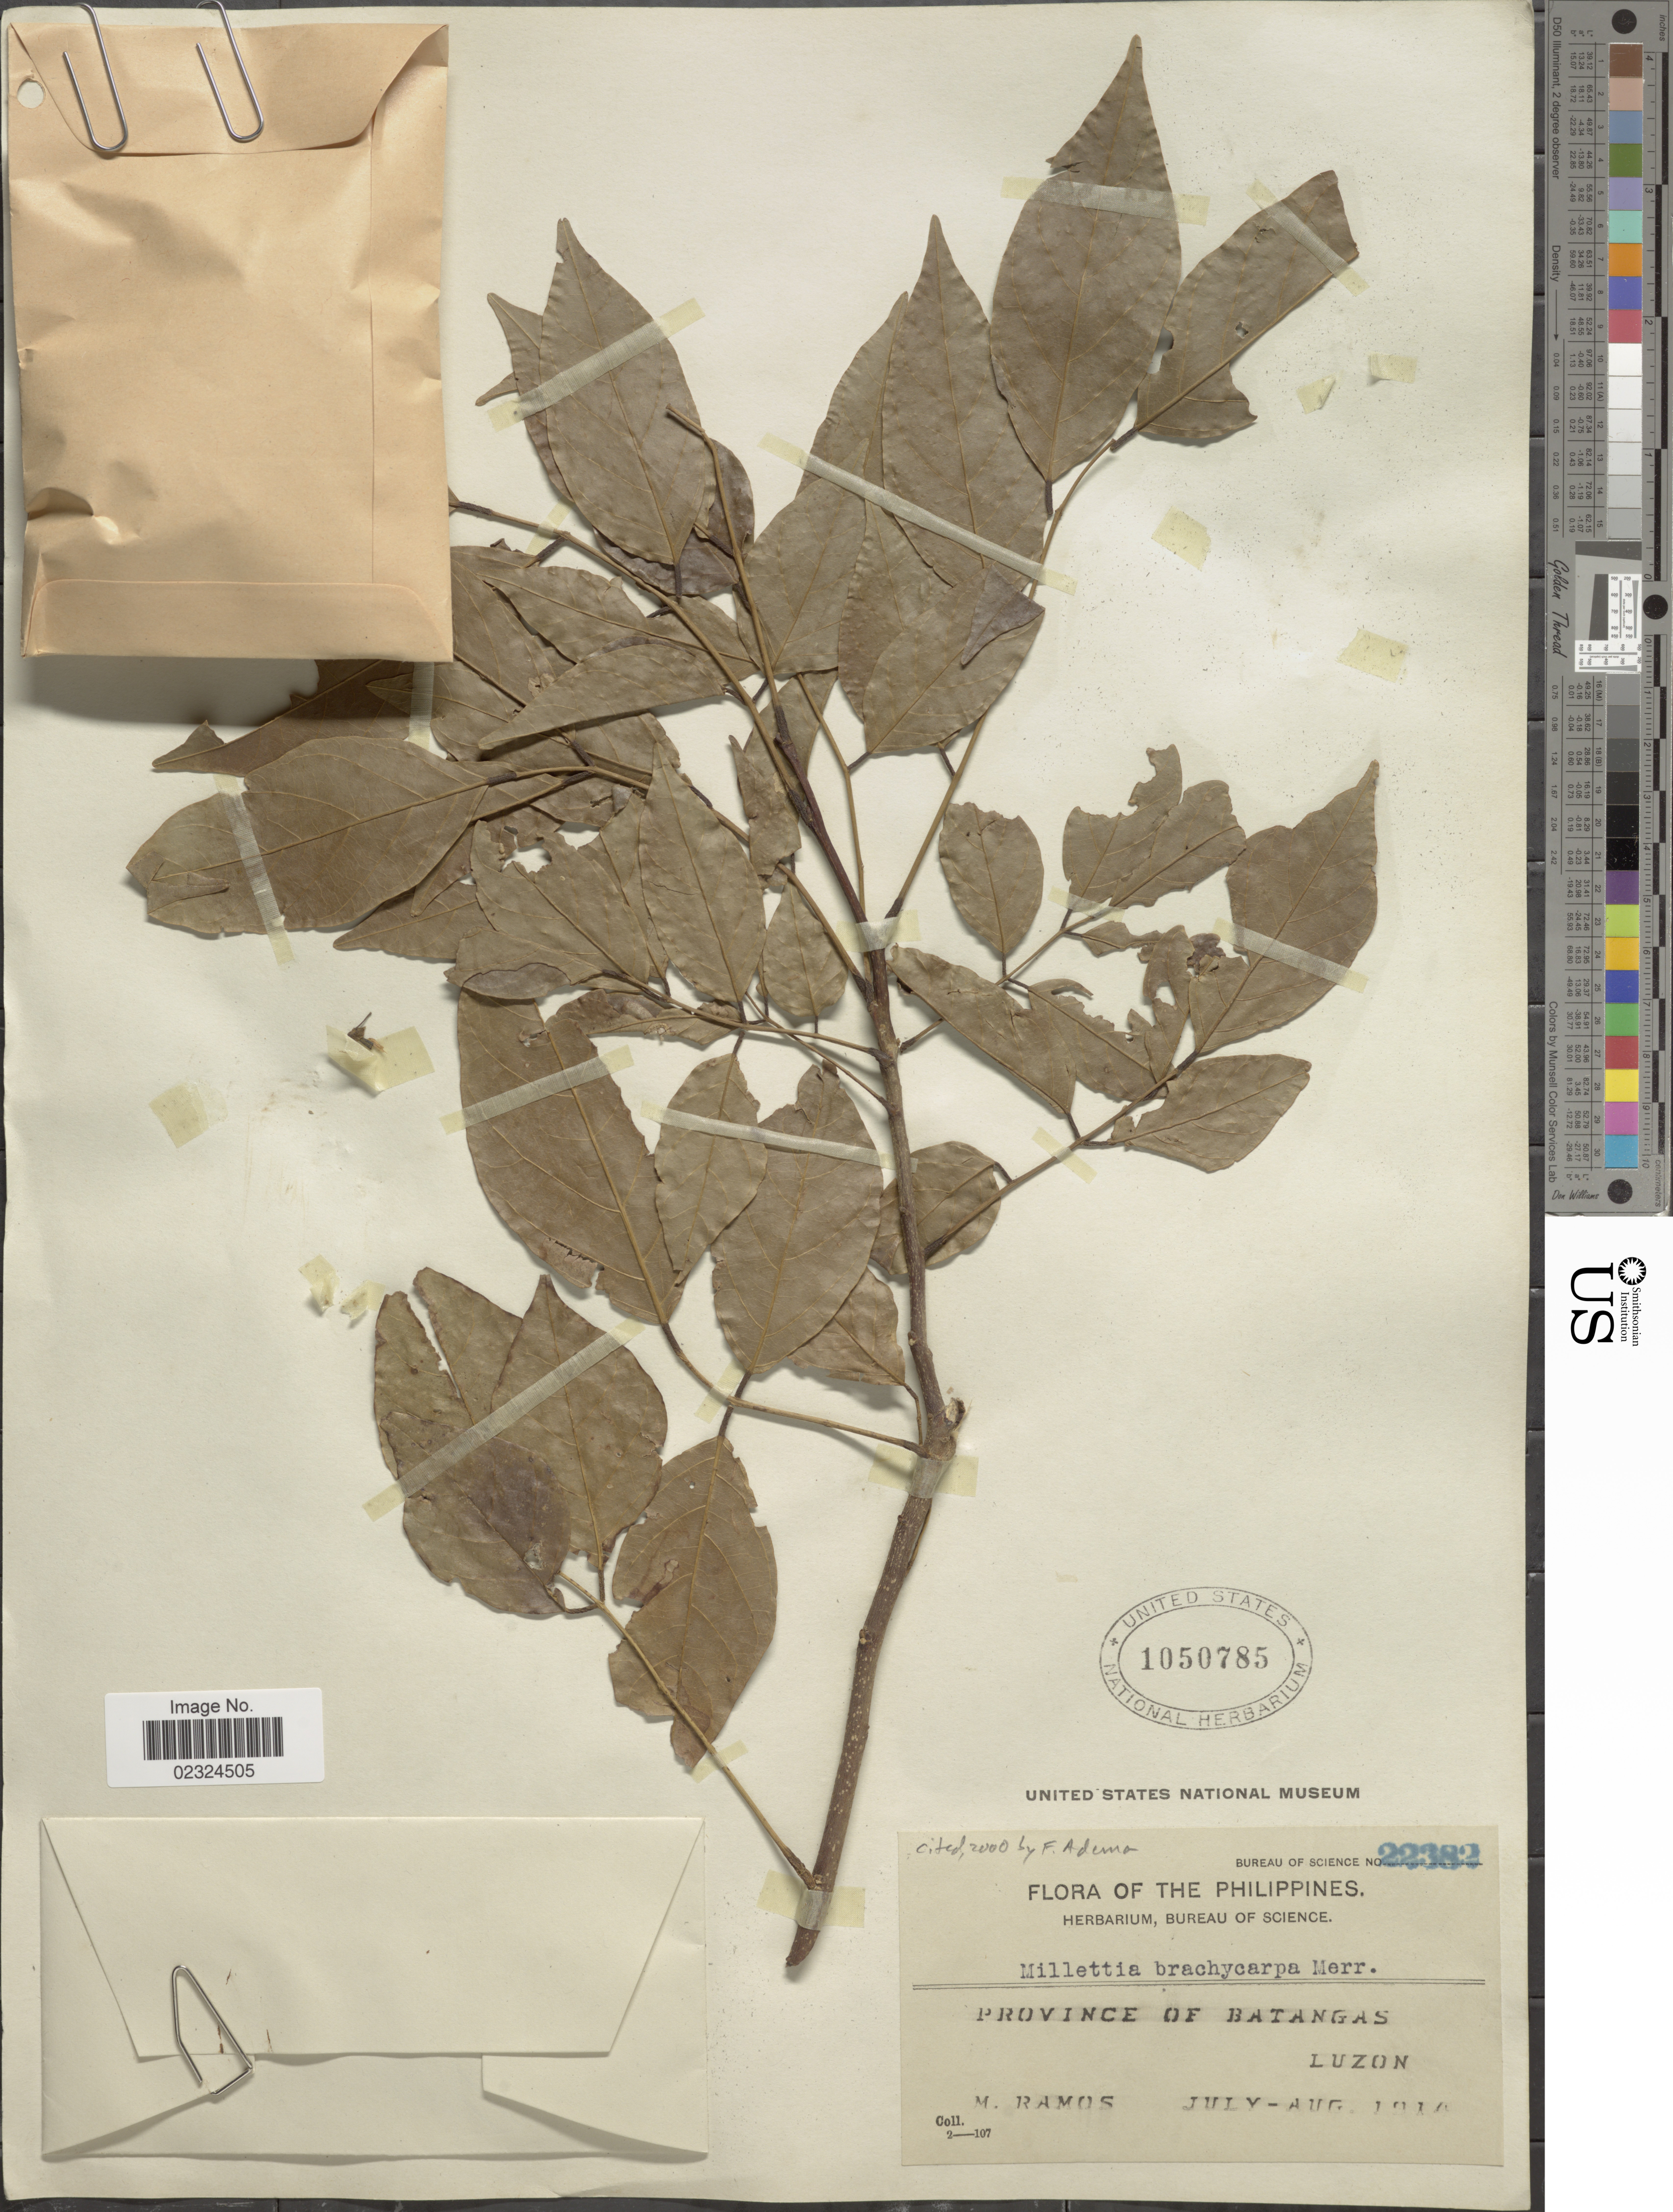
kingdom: Plantae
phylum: Tracheophyta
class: Magnoliopsida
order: Fabales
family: Fabaceae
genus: Millettia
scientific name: Millettia brachycarpa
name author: Merr.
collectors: M. Ramos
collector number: Bureau of Science 22382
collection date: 1914-07/1914-08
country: Philippines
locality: Province of Batangas, Luzon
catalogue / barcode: US 1050785